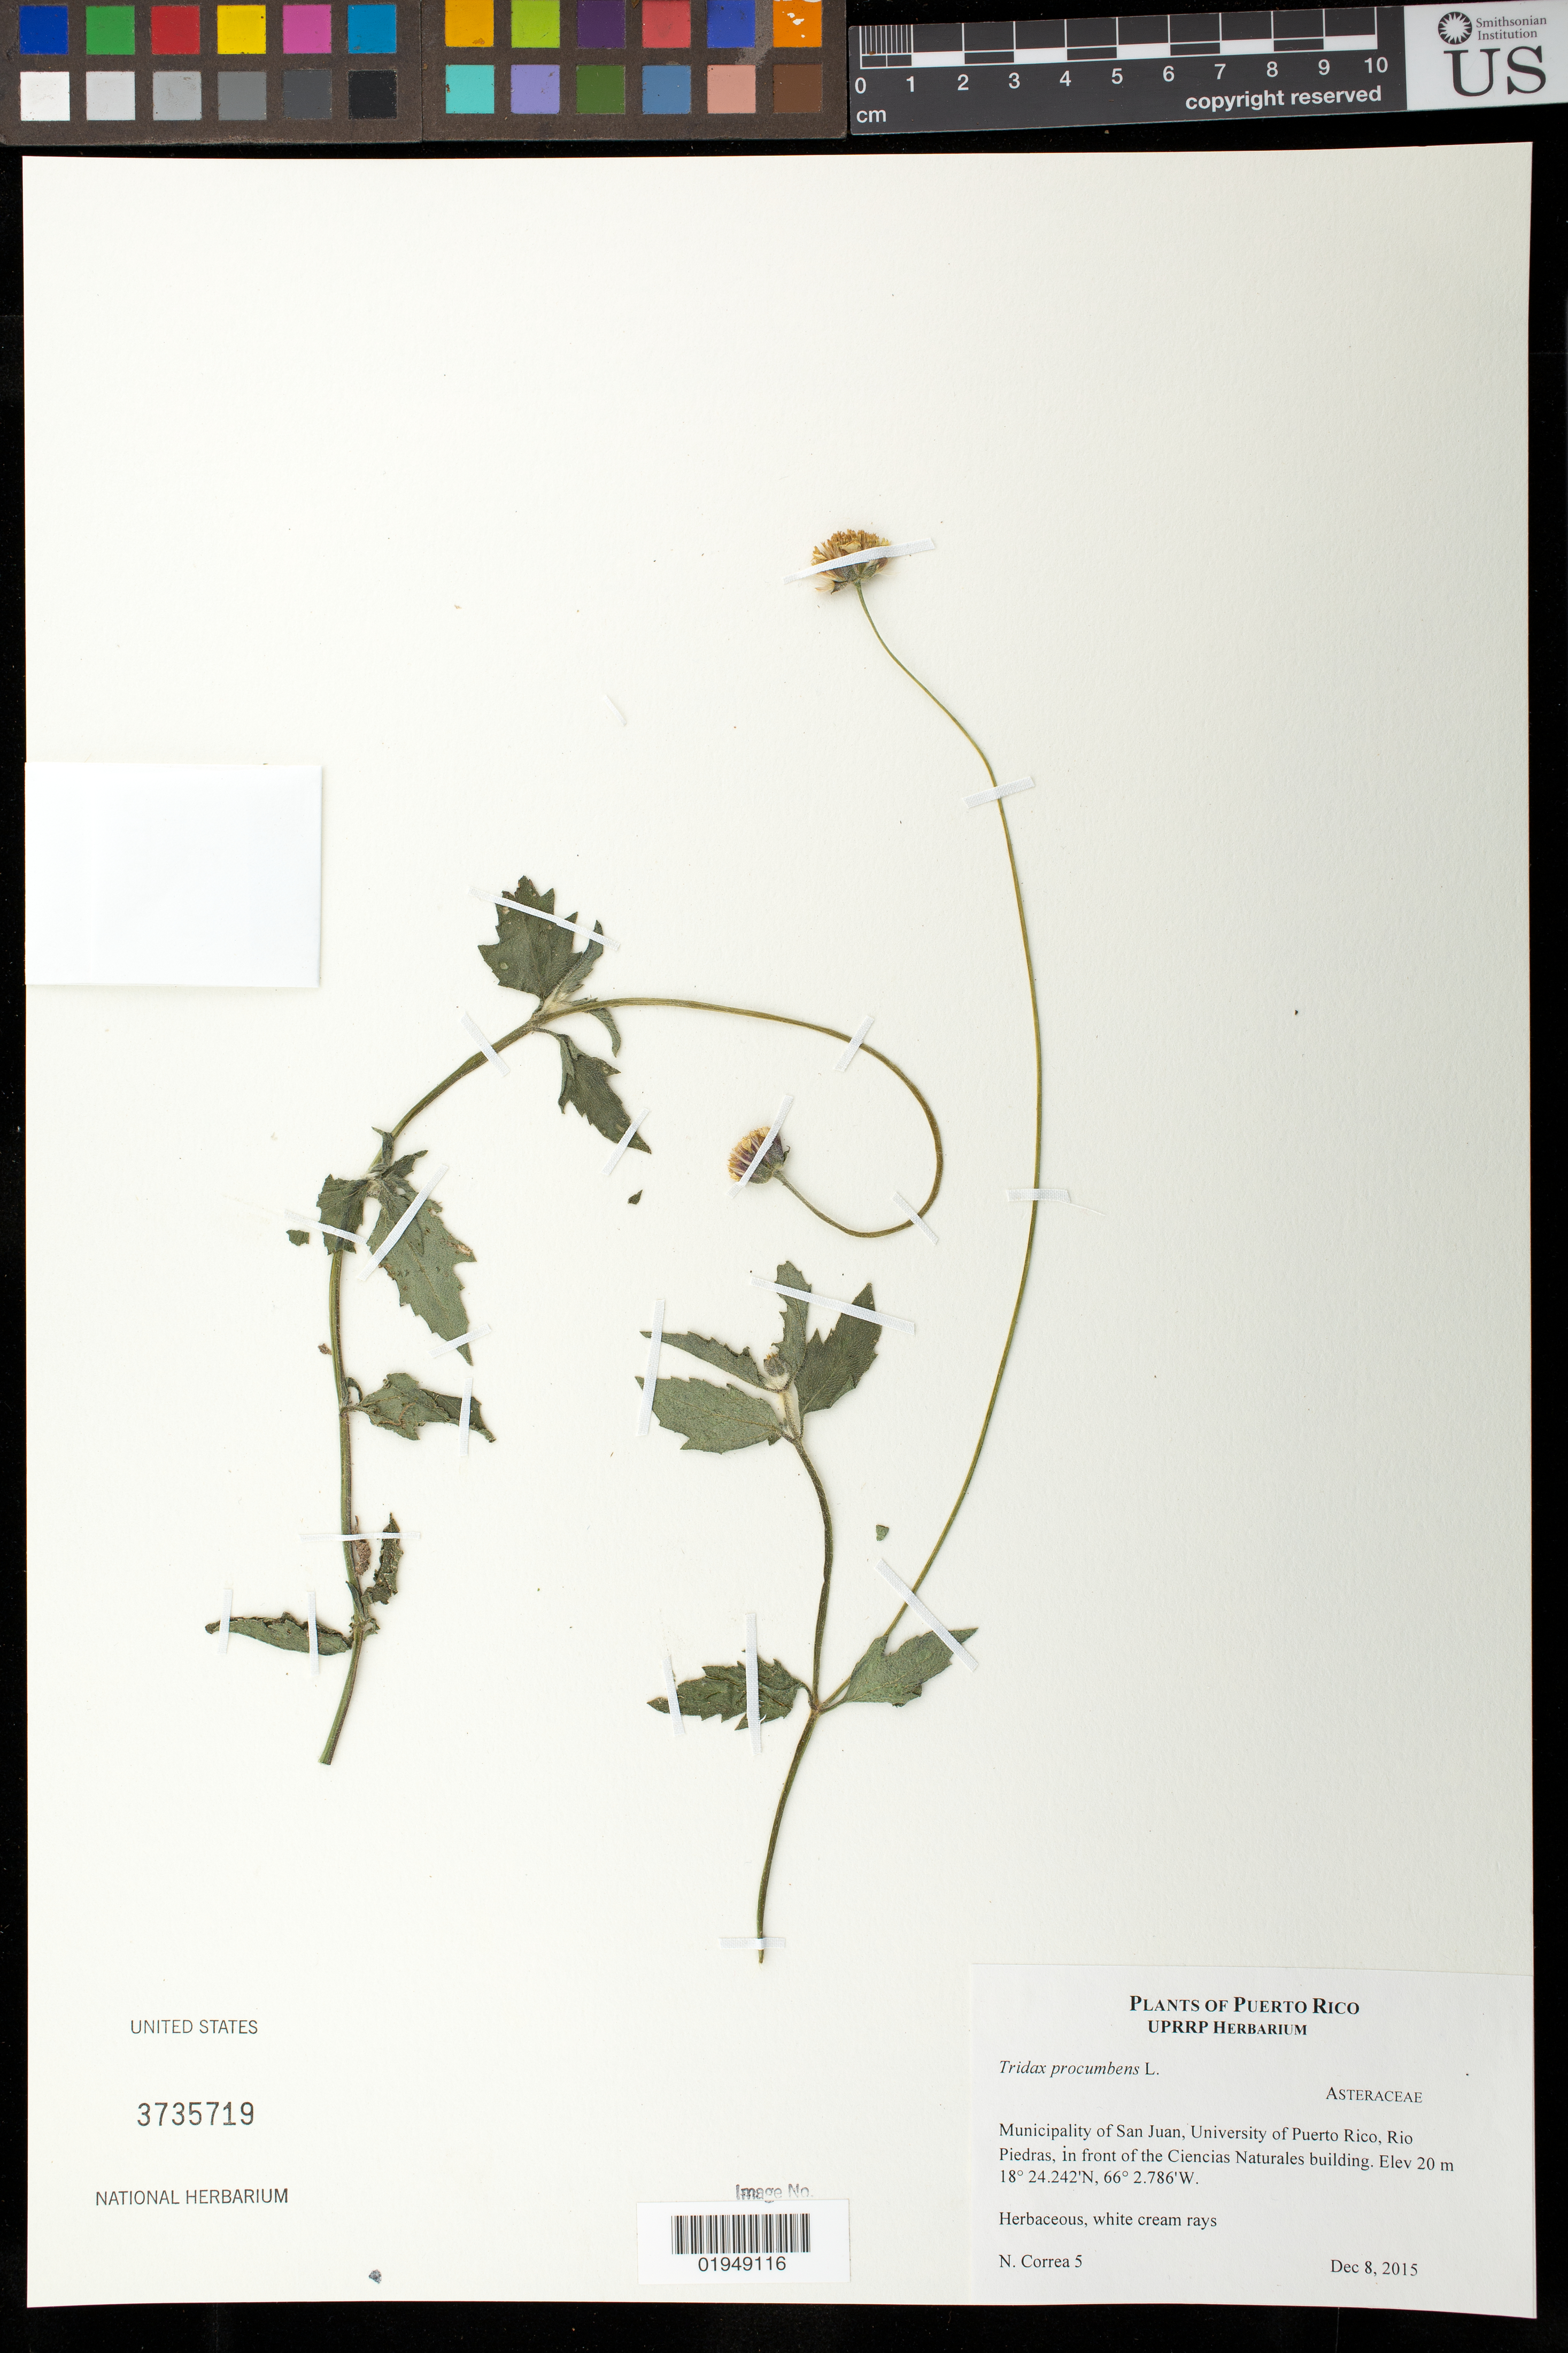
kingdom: Plantae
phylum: Tracheophyta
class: Magnoliopsida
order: Asterales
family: Asteraceae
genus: Tridax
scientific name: Tridax procumbens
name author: L.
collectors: N. Correa & J. D. Ackerman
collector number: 5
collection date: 2015-12-08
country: Puerto Rico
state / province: San Juan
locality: University of Puerto Rico, Rio Piedras, in front of the Ciencias Naturales building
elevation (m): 20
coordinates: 18 24.242 N, 66 2.786 W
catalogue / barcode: US 3735719